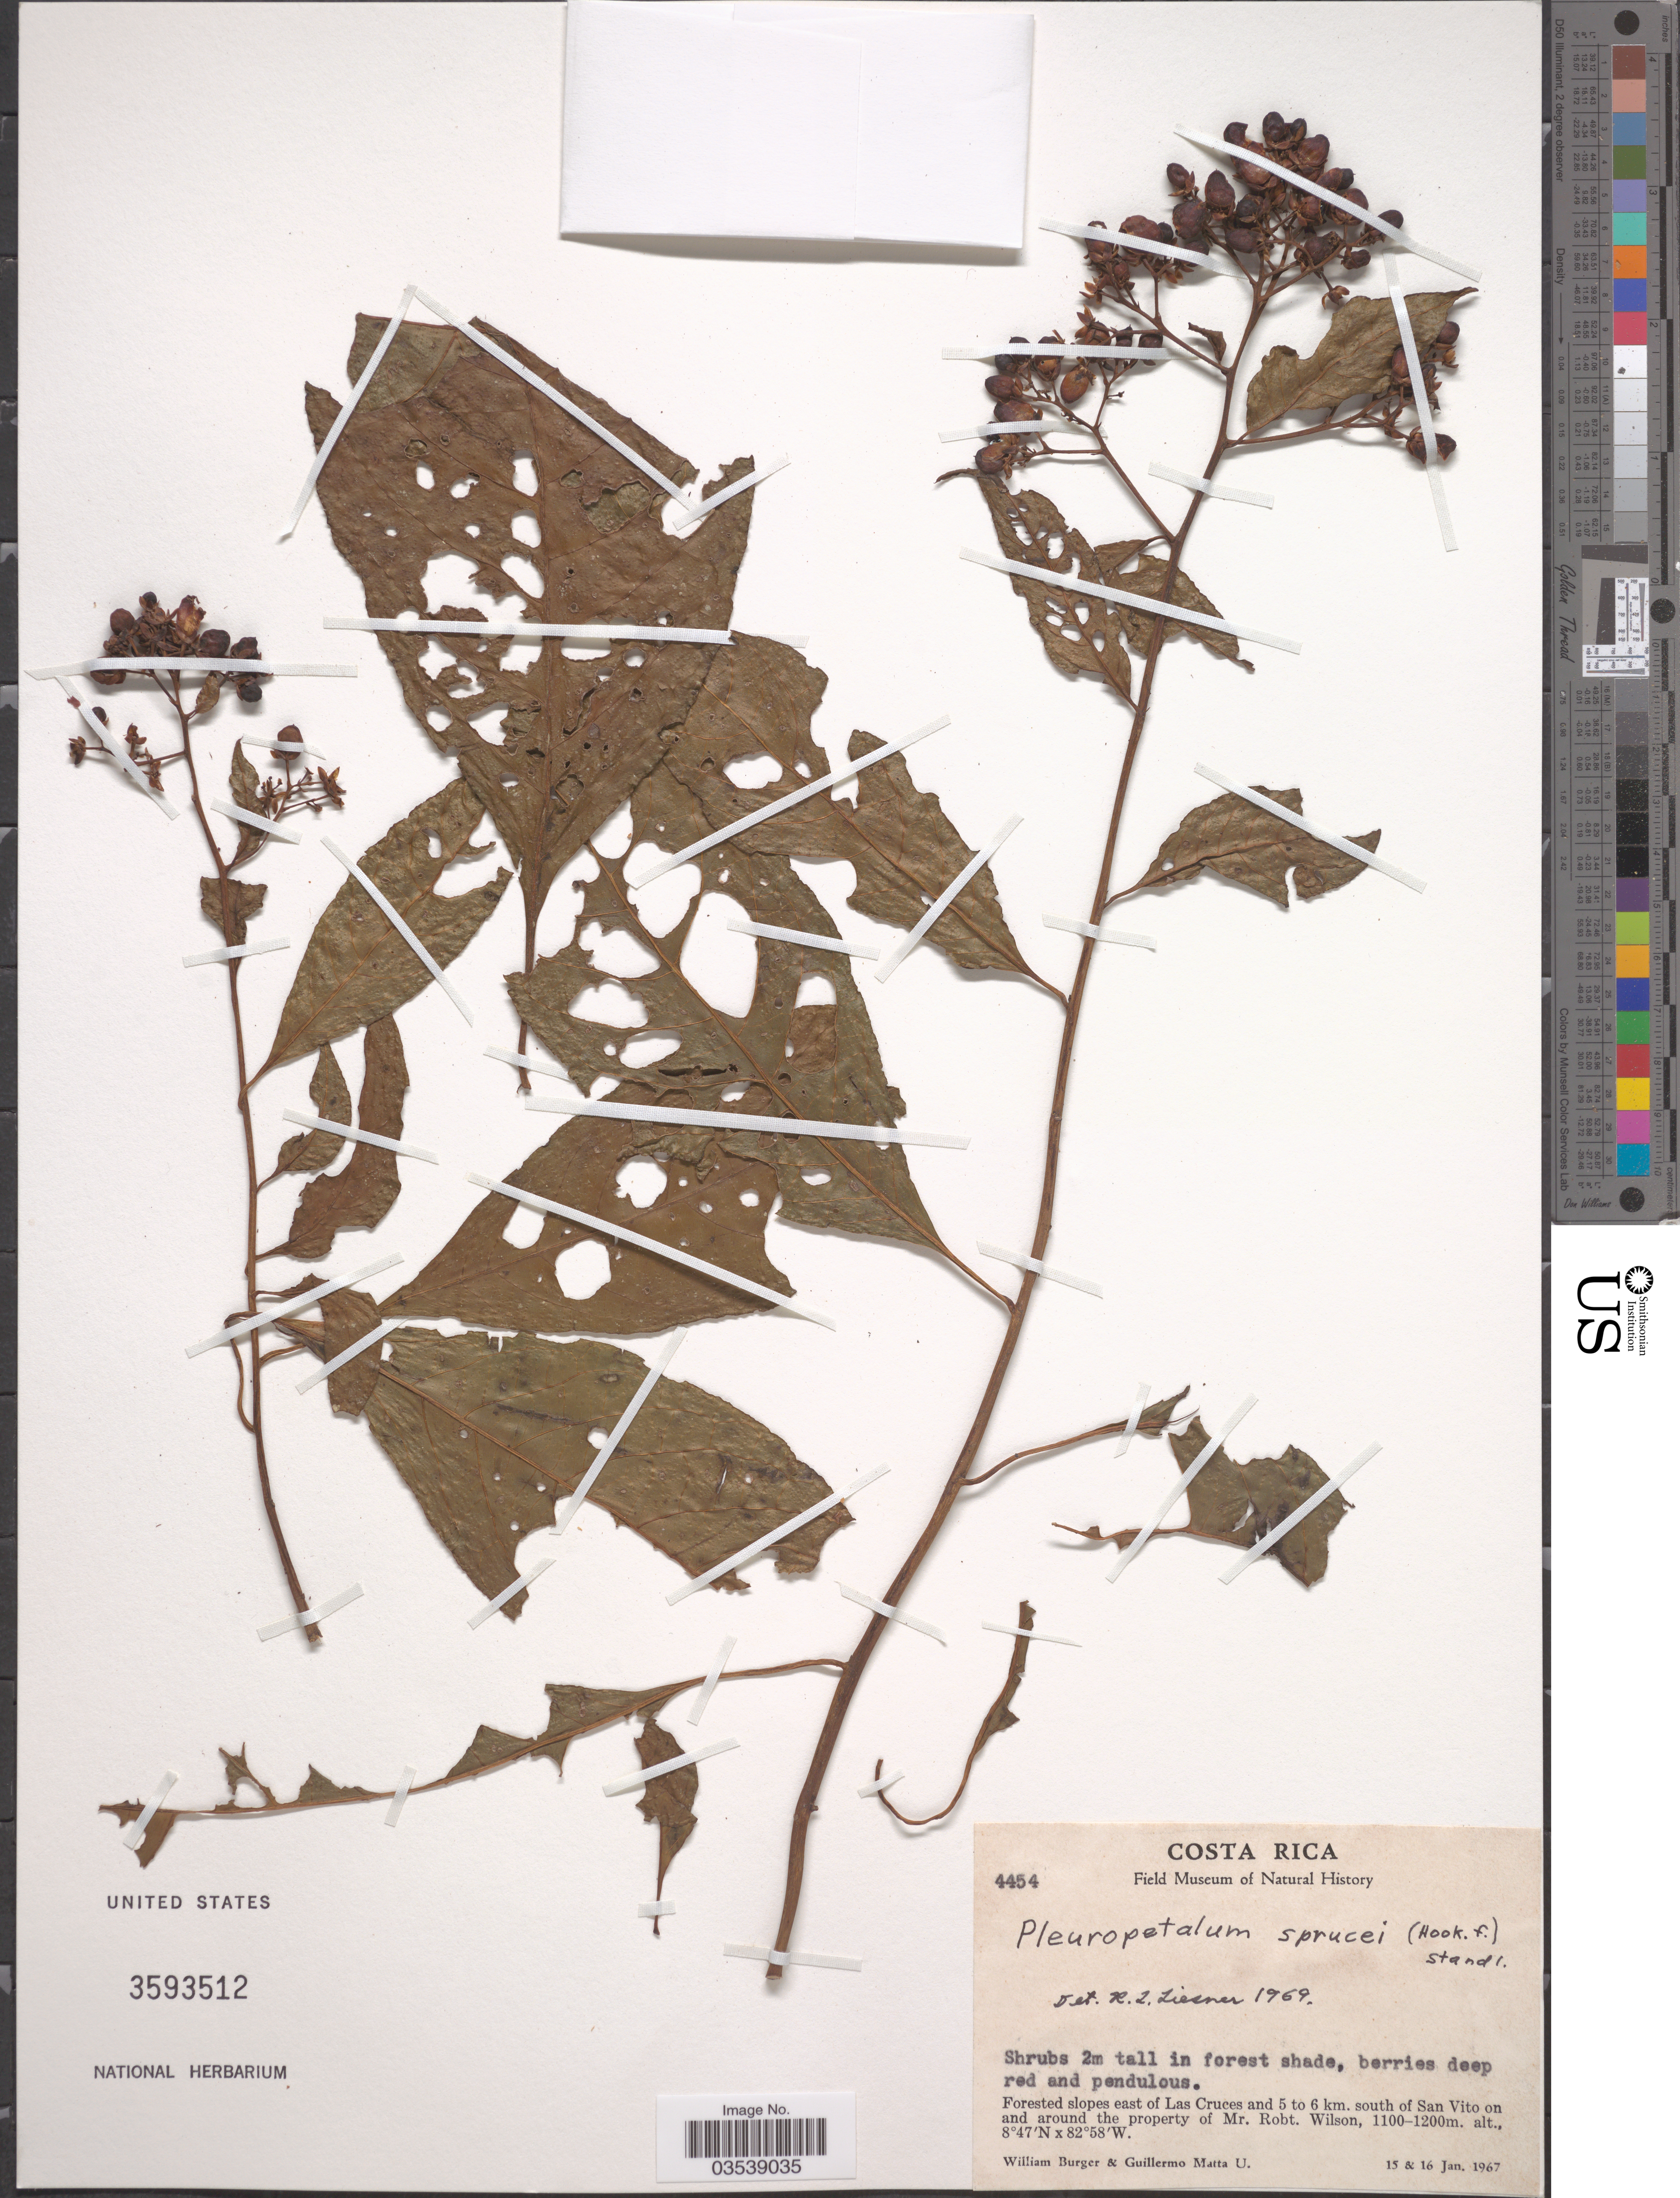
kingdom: Plantae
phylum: Tracheophyta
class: Magnoliopsida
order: Caryophyllales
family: Amaranthaceae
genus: Pleuropetalum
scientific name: Pleuropetalum sprucei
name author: (Hook. f.) Standl.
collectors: W. Burger & G. Matta U.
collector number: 4454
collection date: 1967-01-15/1967-01-16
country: Costa Rica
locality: Forested slopes east of Las Cruces and 5 to 6 km. south of San Vito on and around the property of Mr. Robt. Wilson.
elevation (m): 1100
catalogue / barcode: US 3593512